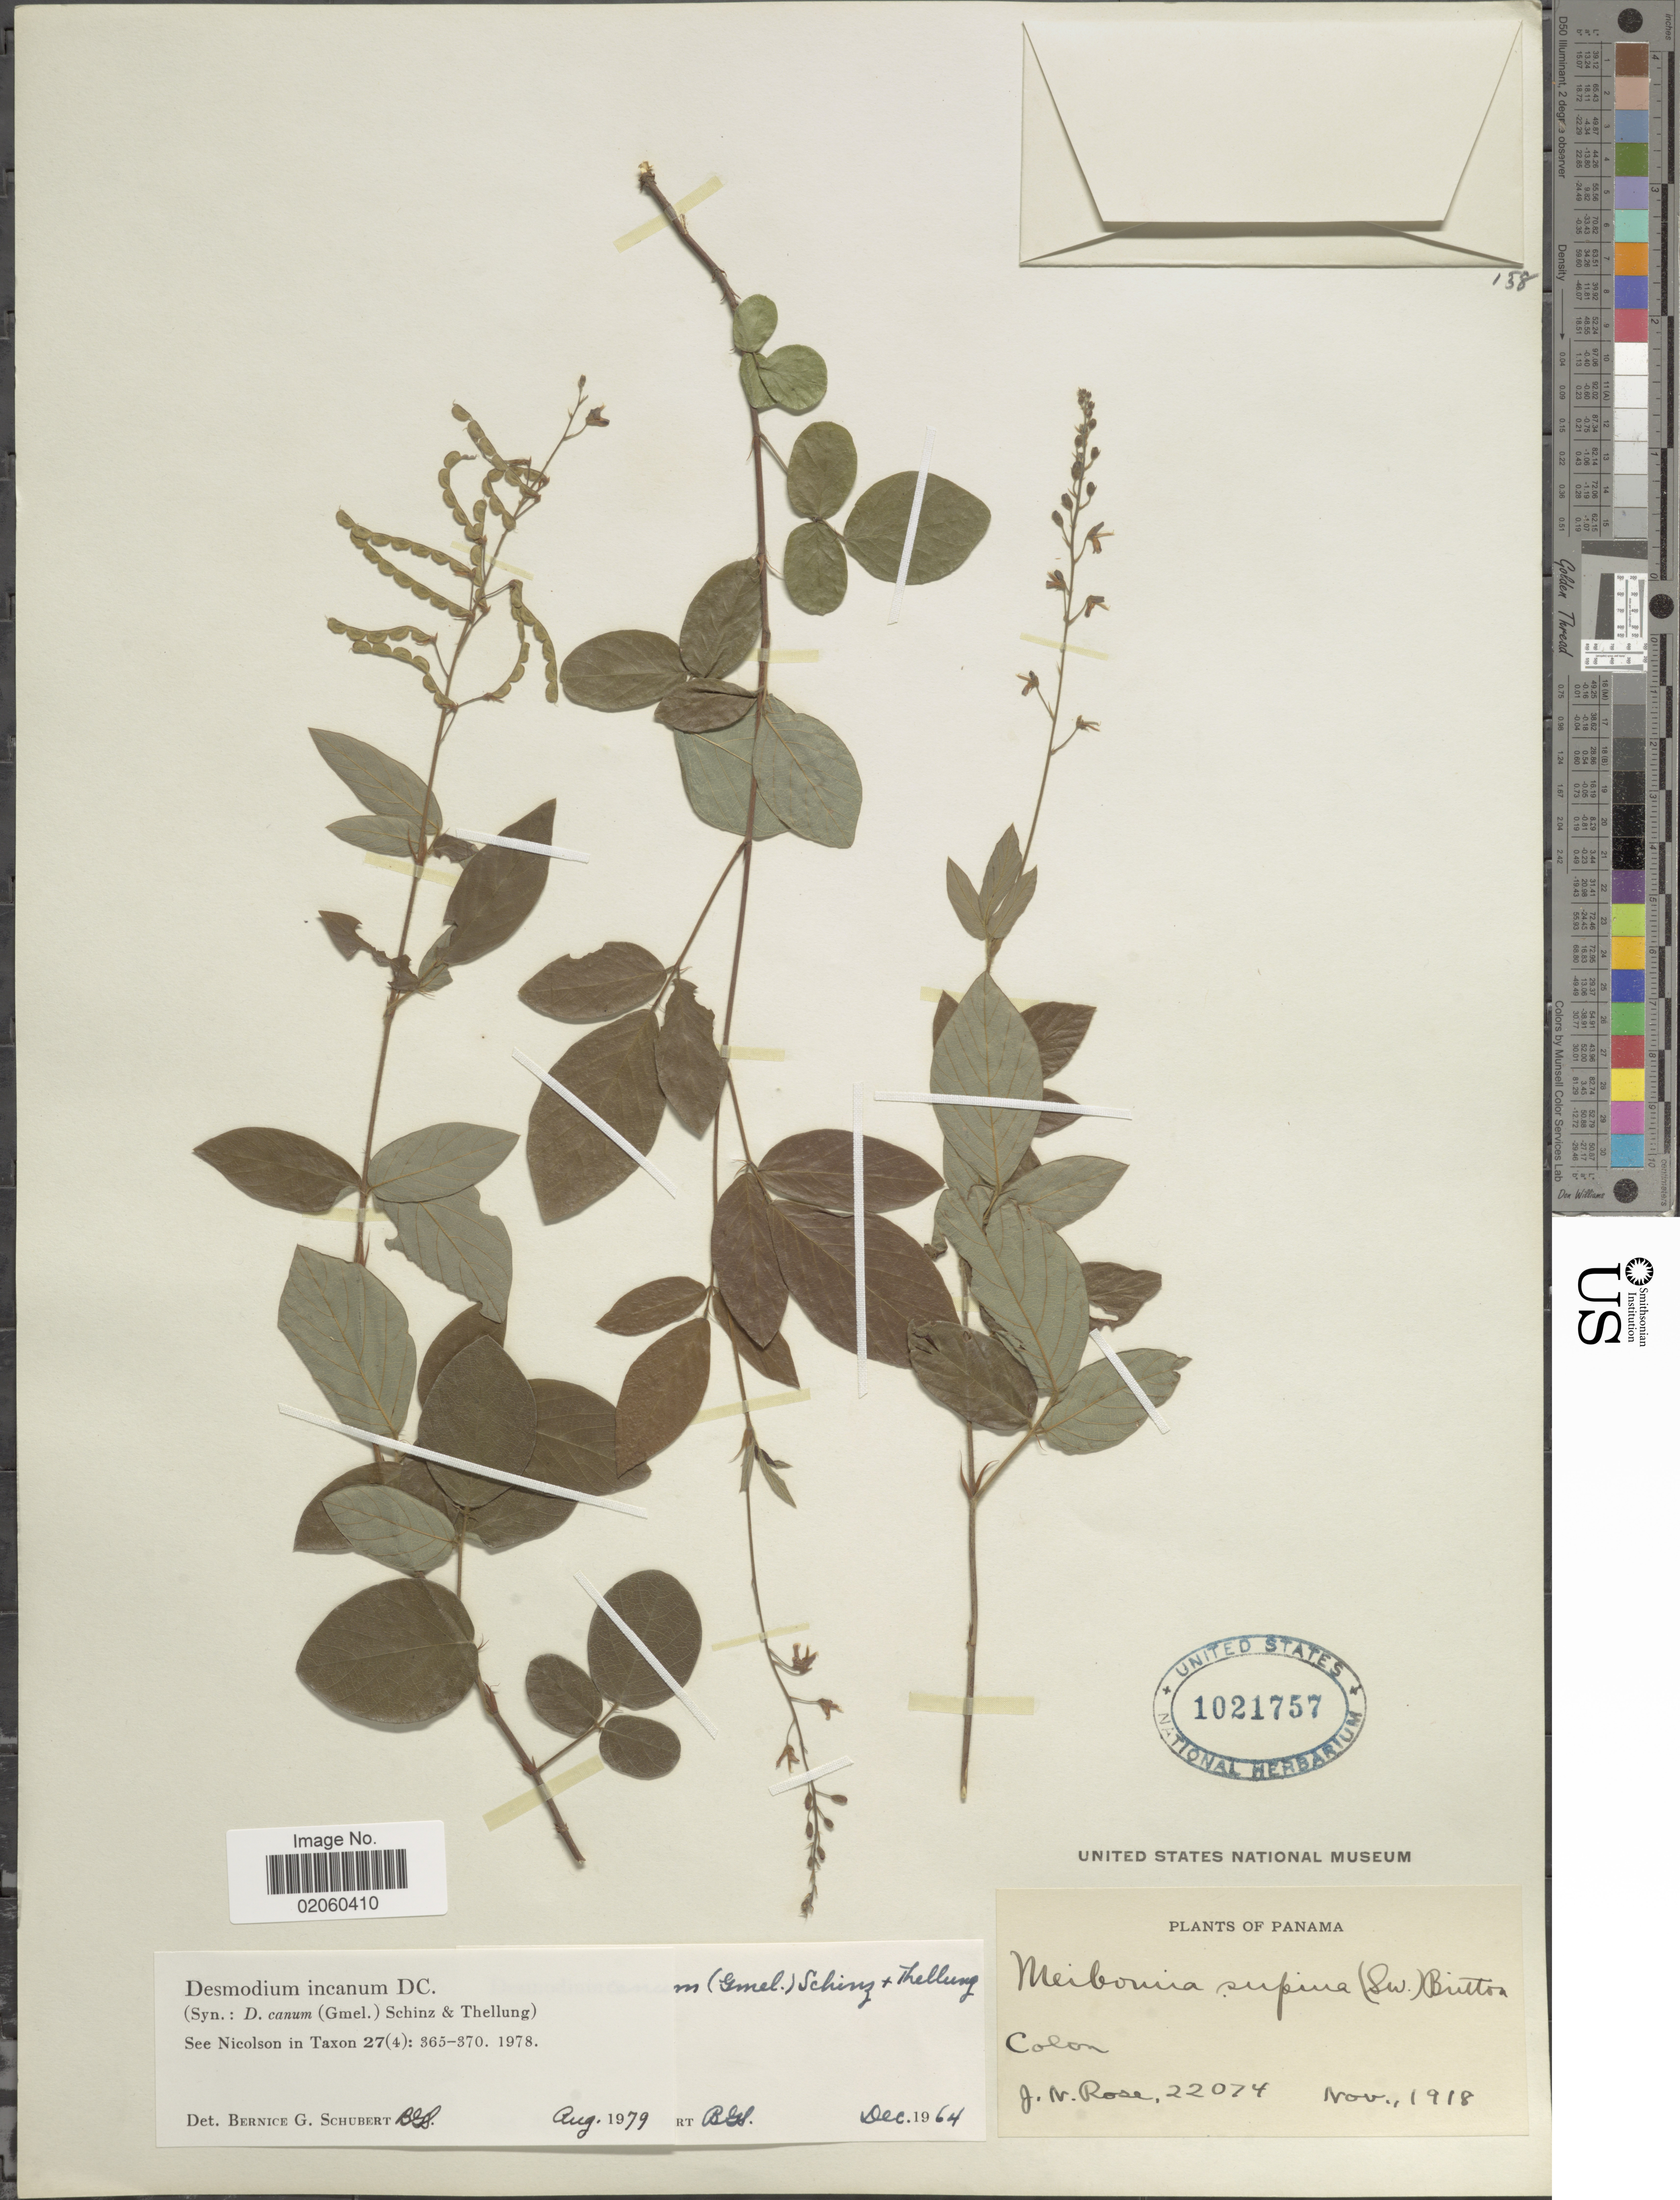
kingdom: Plantae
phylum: Tracheophyta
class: Magnoliopsida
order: Fabales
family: Fabaceae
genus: Desmodium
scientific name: Desmodium incanum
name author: (Sw.) DC.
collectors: J. N. Rose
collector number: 22074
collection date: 1918-11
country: Panama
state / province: Colón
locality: Colon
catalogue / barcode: US 1021757